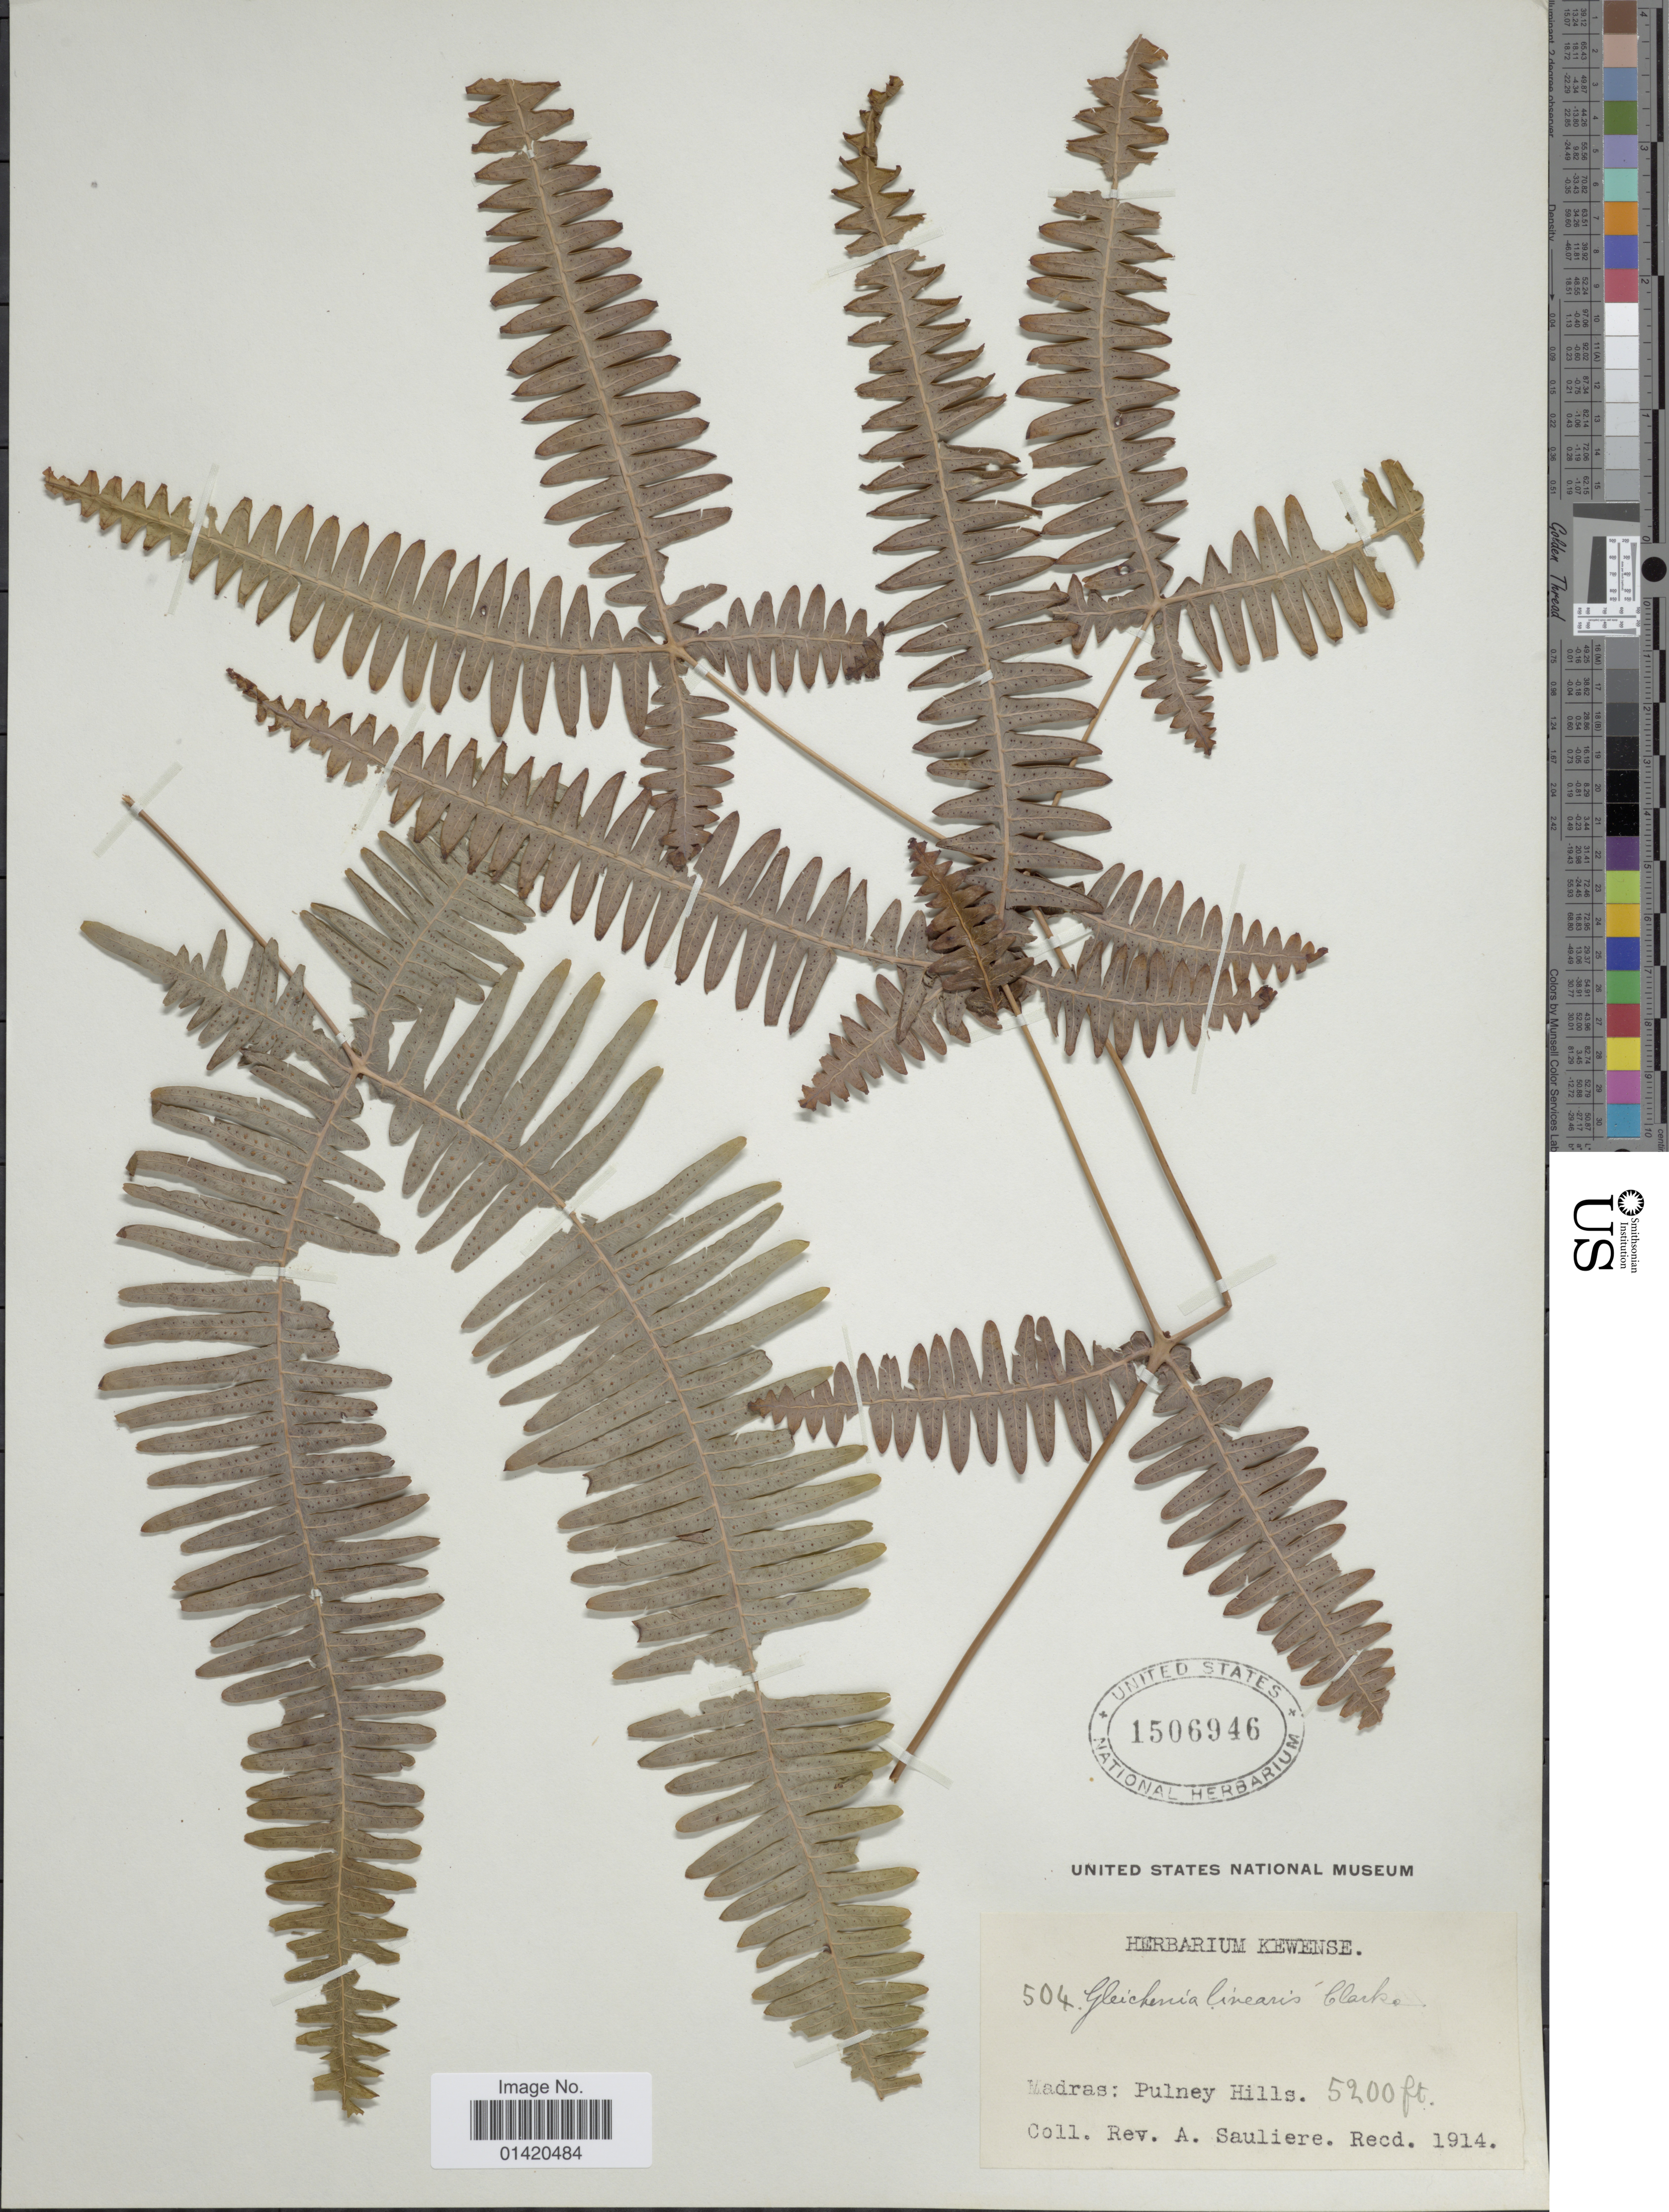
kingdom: Plantae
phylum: Tracheophyta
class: Polypodiopsida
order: Gleicheniales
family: Gleicheniaceae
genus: Dicranopteris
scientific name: Dicranopteris linearis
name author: (Burm. f.) Underw.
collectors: A. Sauliere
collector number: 504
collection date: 1914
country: India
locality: Madras: Pulney Hills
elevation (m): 1585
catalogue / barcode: US 1506946